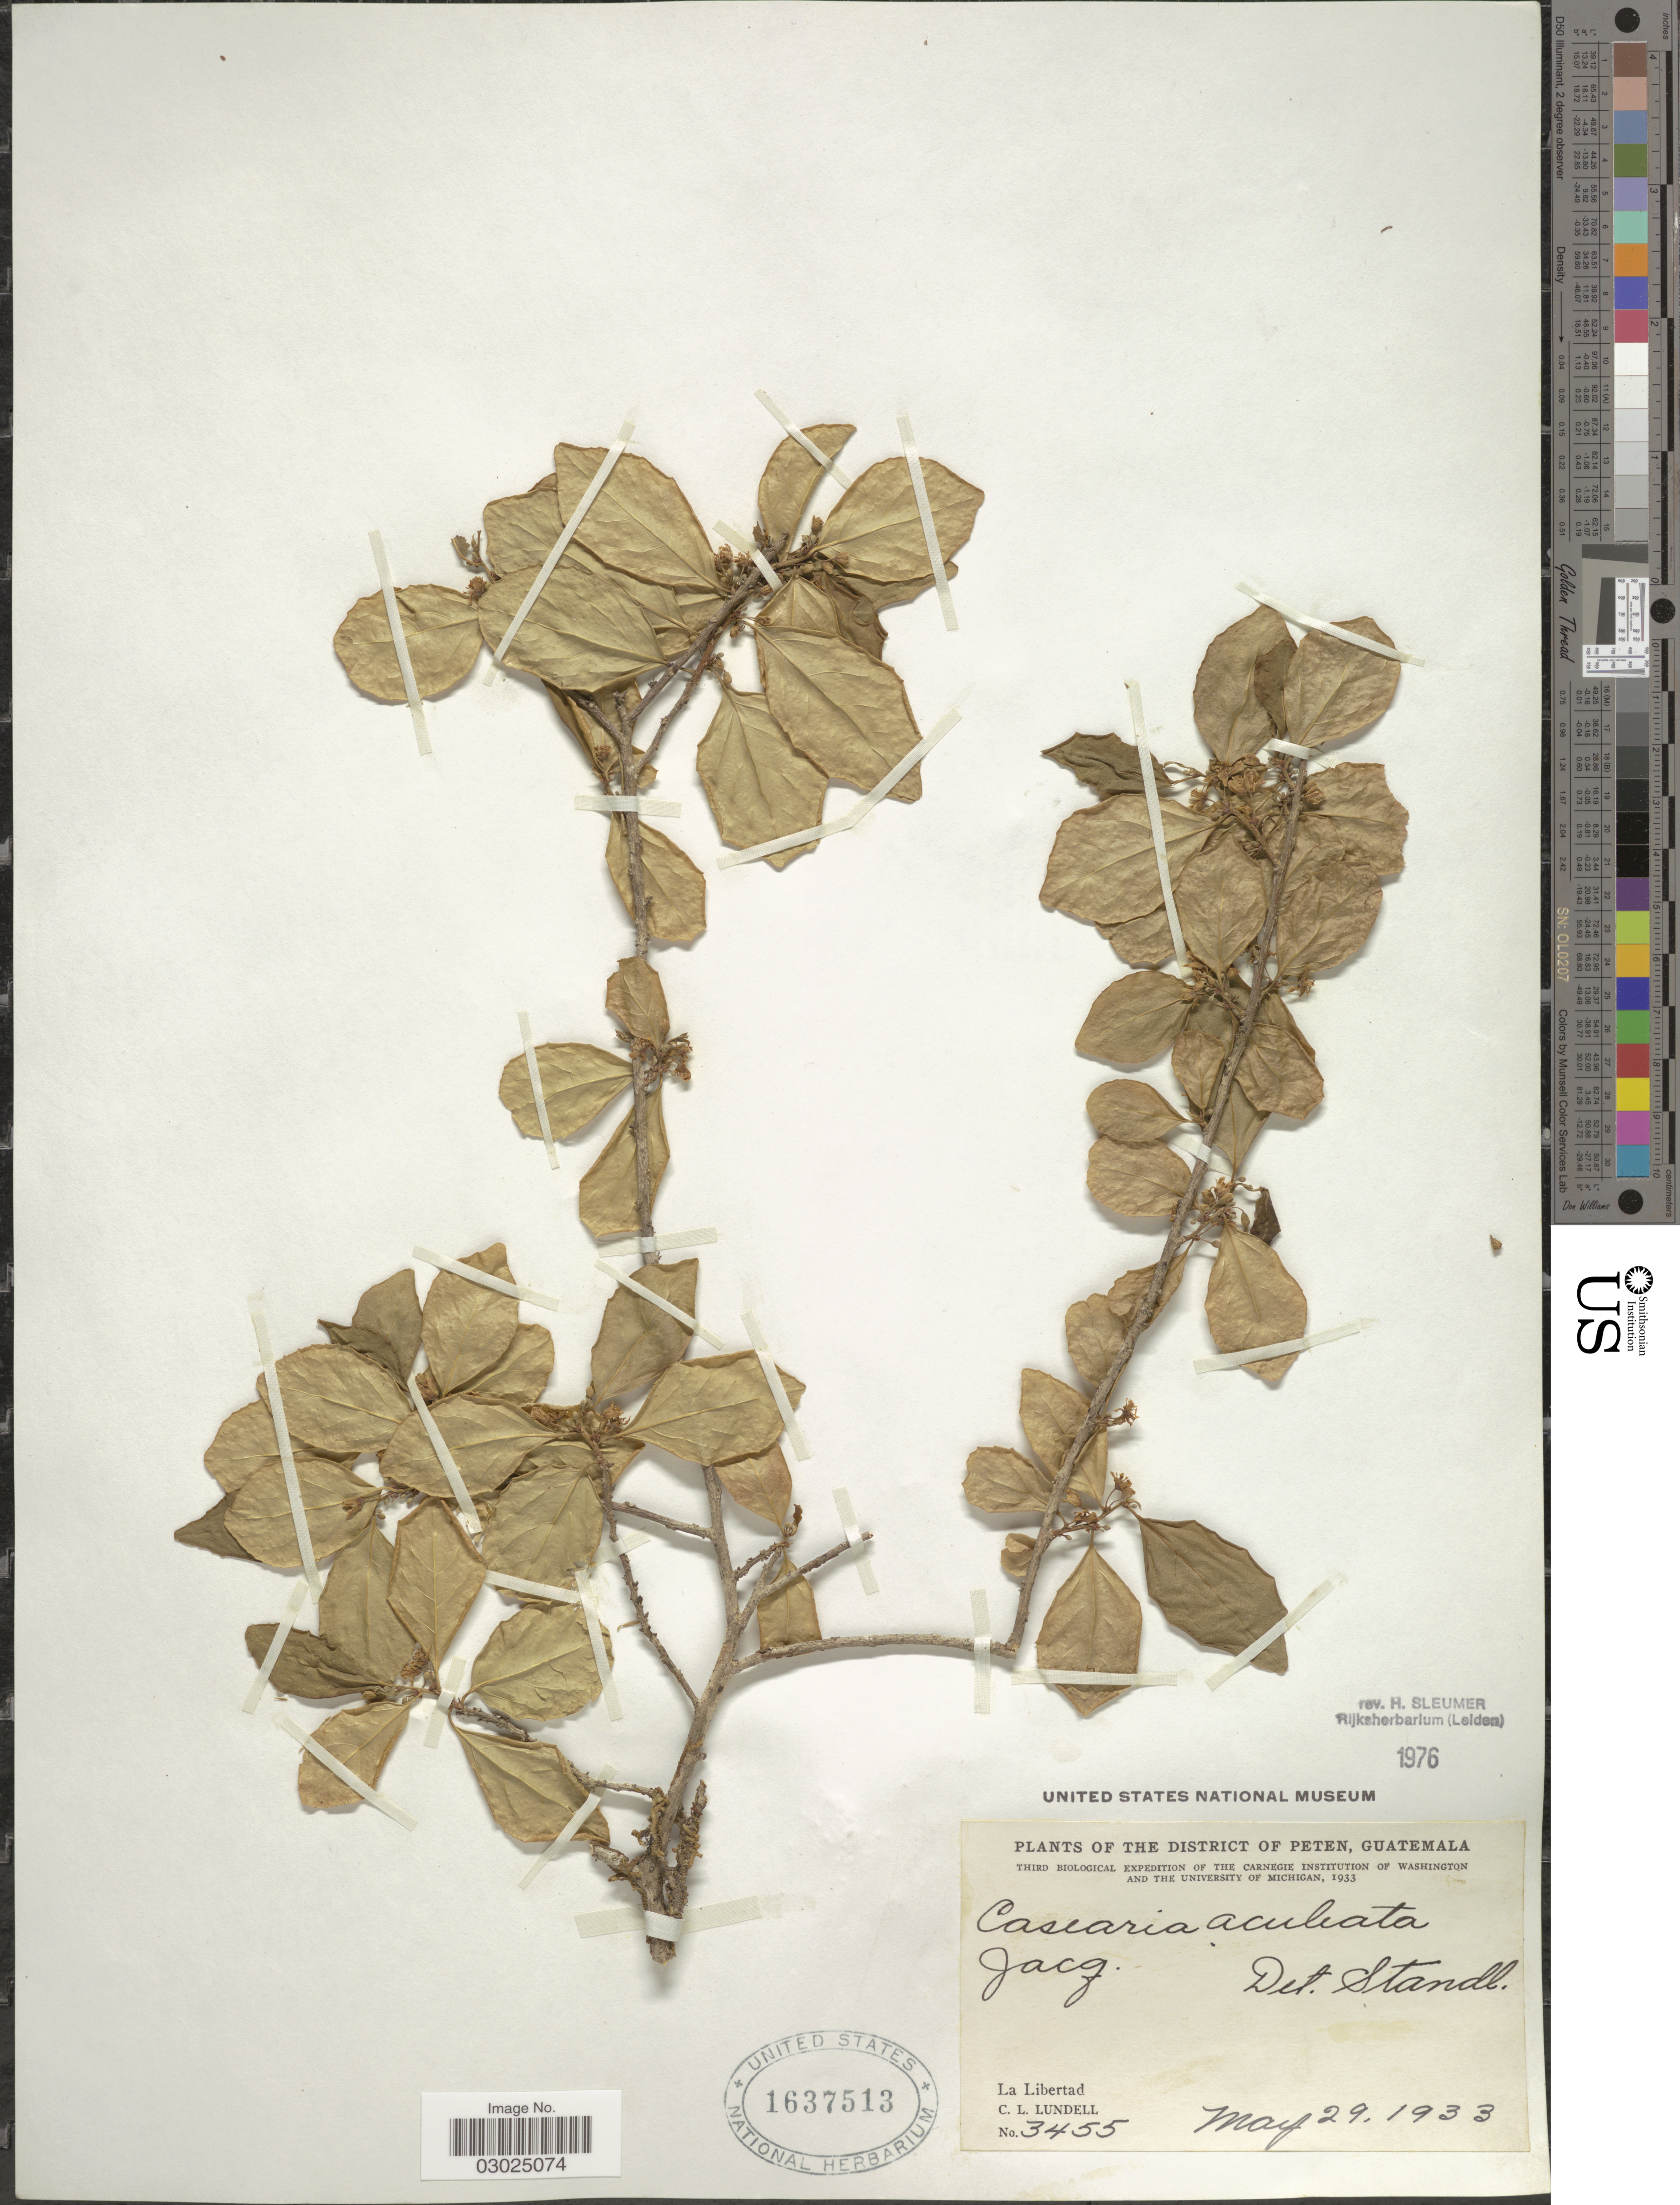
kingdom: Plantae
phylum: Tracheophyta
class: Magnoliopsida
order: Malpighiales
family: Salicaceae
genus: Casearia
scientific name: Casearia aculeata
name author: Jacq.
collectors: C. L. Lundell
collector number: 3455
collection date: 1933-05-29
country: Guatemala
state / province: El Petén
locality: The District of Peten. La Libertad.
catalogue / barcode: US 1637513